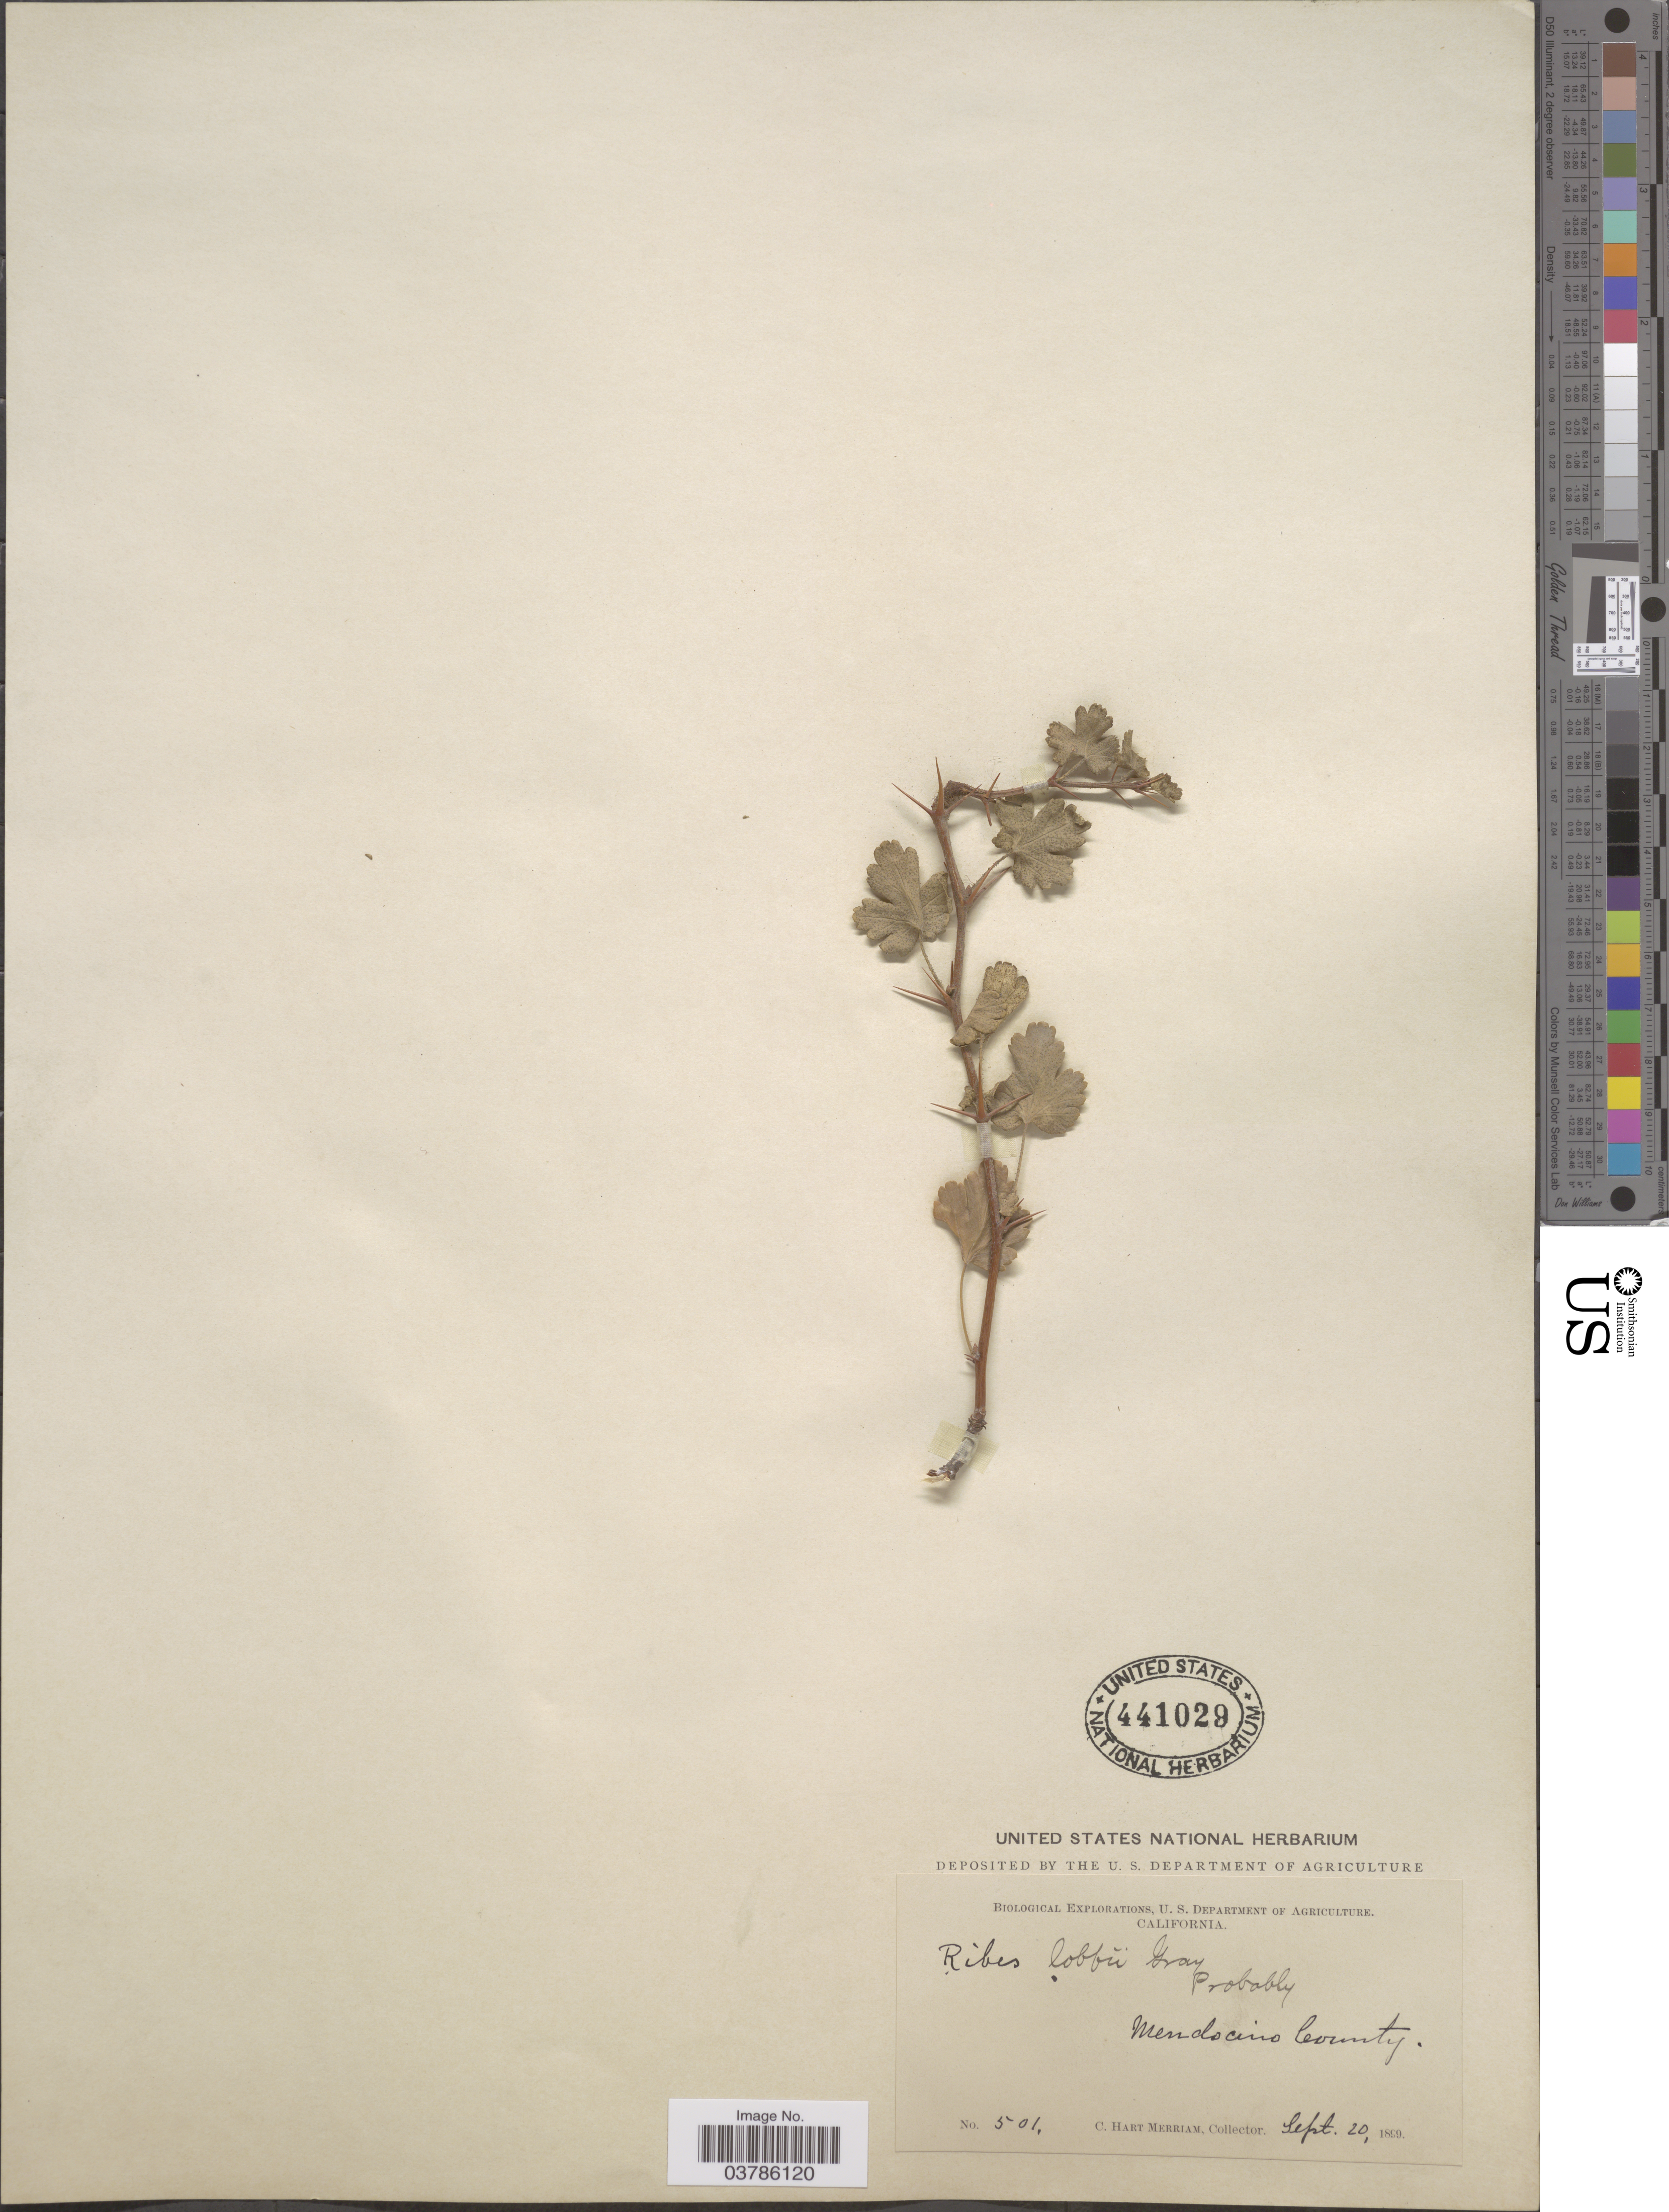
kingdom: Plantae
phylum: Tracheophyta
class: Magnoliopsida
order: Saxifragales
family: Grossulariaceae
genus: Ribes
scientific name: Ribes lobbii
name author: A. Gray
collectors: C. Merriam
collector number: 501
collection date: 1899-09-20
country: United States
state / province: California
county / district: Mendocino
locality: Mendocino County.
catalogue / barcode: US 441029